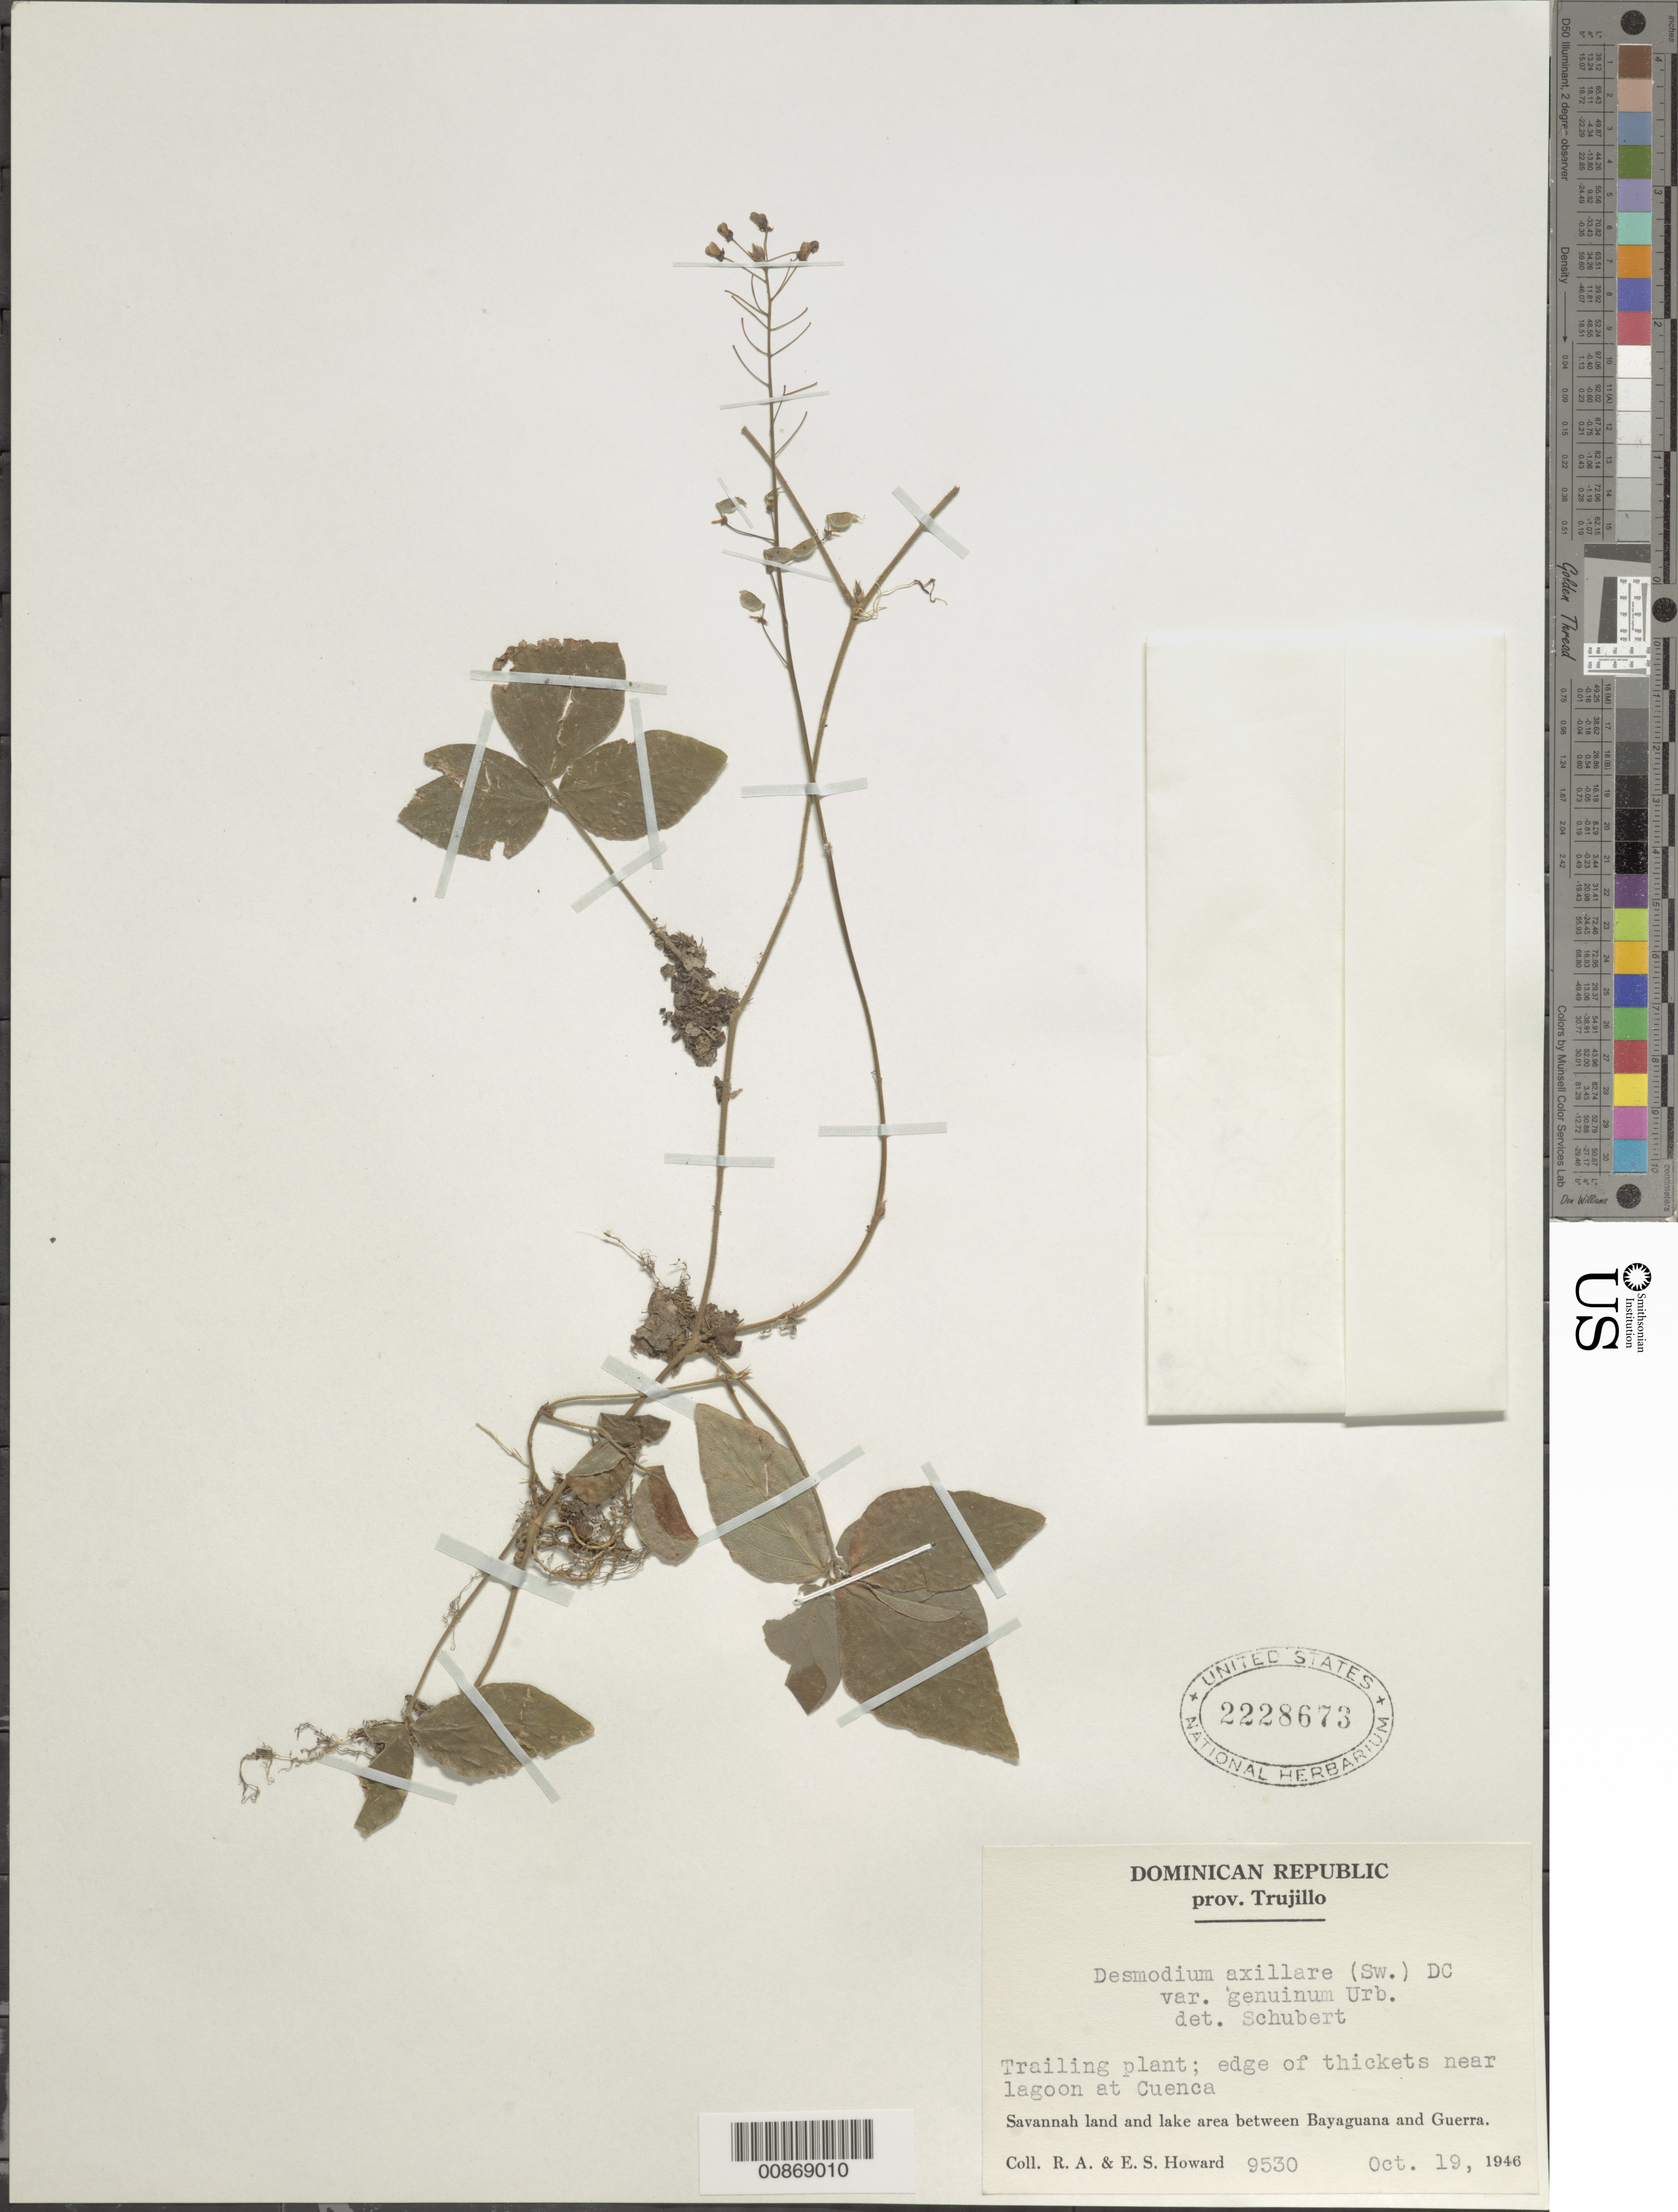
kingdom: Plantae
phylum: Tracheophyta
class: Magnoliopsida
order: Fabales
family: Fabaceae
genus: Desmodium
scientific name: Desmodium axillare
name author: (Sw.) DC.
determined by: Schubert, Bernice G.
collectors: R. A. Howard & E. S. Howard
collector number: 9530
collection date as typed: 19 Oct 1946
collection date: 1946-10-19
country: Dominican Republic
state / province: San Cristobal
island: Hispaniola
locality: Near lagoon at Cuenca. Between Bayaguana and Guerra.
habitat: Edge of thickets near lagoon. Savannah land and lake area.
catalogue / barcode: US 2228673